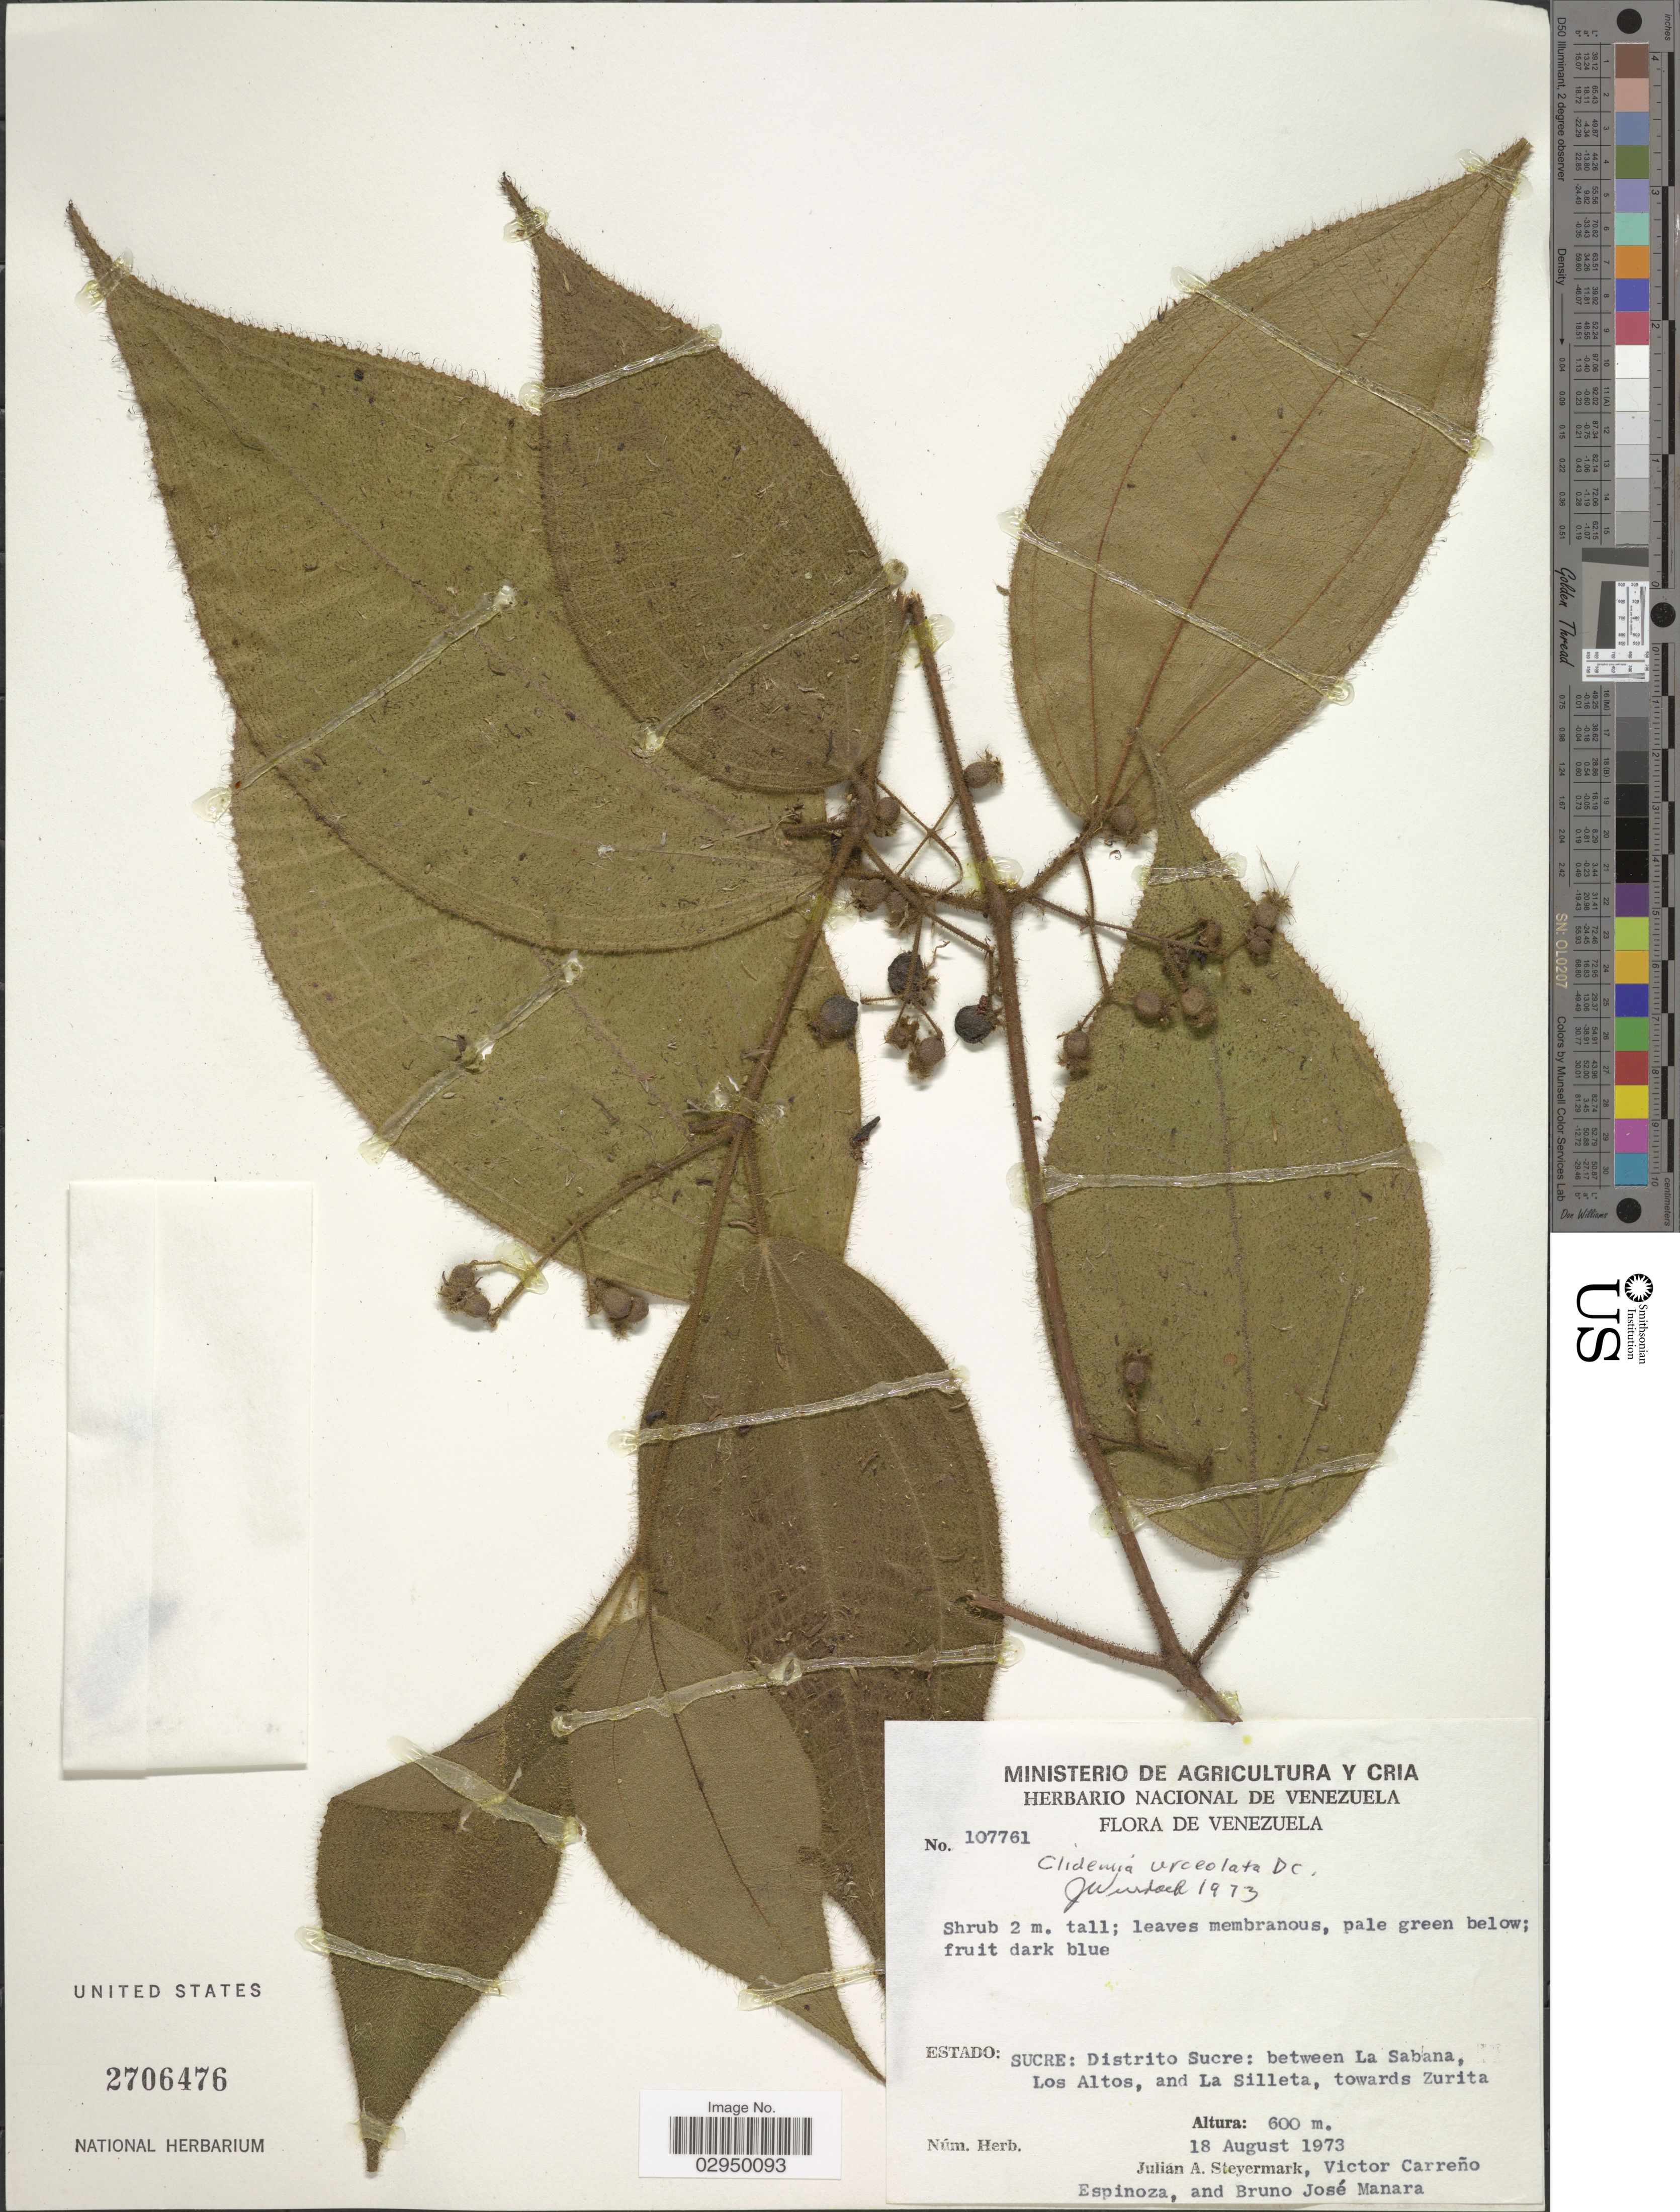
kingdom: Plantae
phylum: Tracheophyta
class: Magnoliopsida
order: Myrtales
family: Melastomataceae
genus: Clidemia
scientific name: Clidemia urceolata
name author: DC.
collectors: J. Steyermark, V. Carreño E. & B. Manara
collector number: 107761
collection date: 1973-08-18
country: Venezuela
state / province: Sucre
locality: Distrito Sucre: between La Sabana, Los Altos, and La Silleta, towards Zurita.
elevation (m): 600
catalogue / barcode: US 2706476